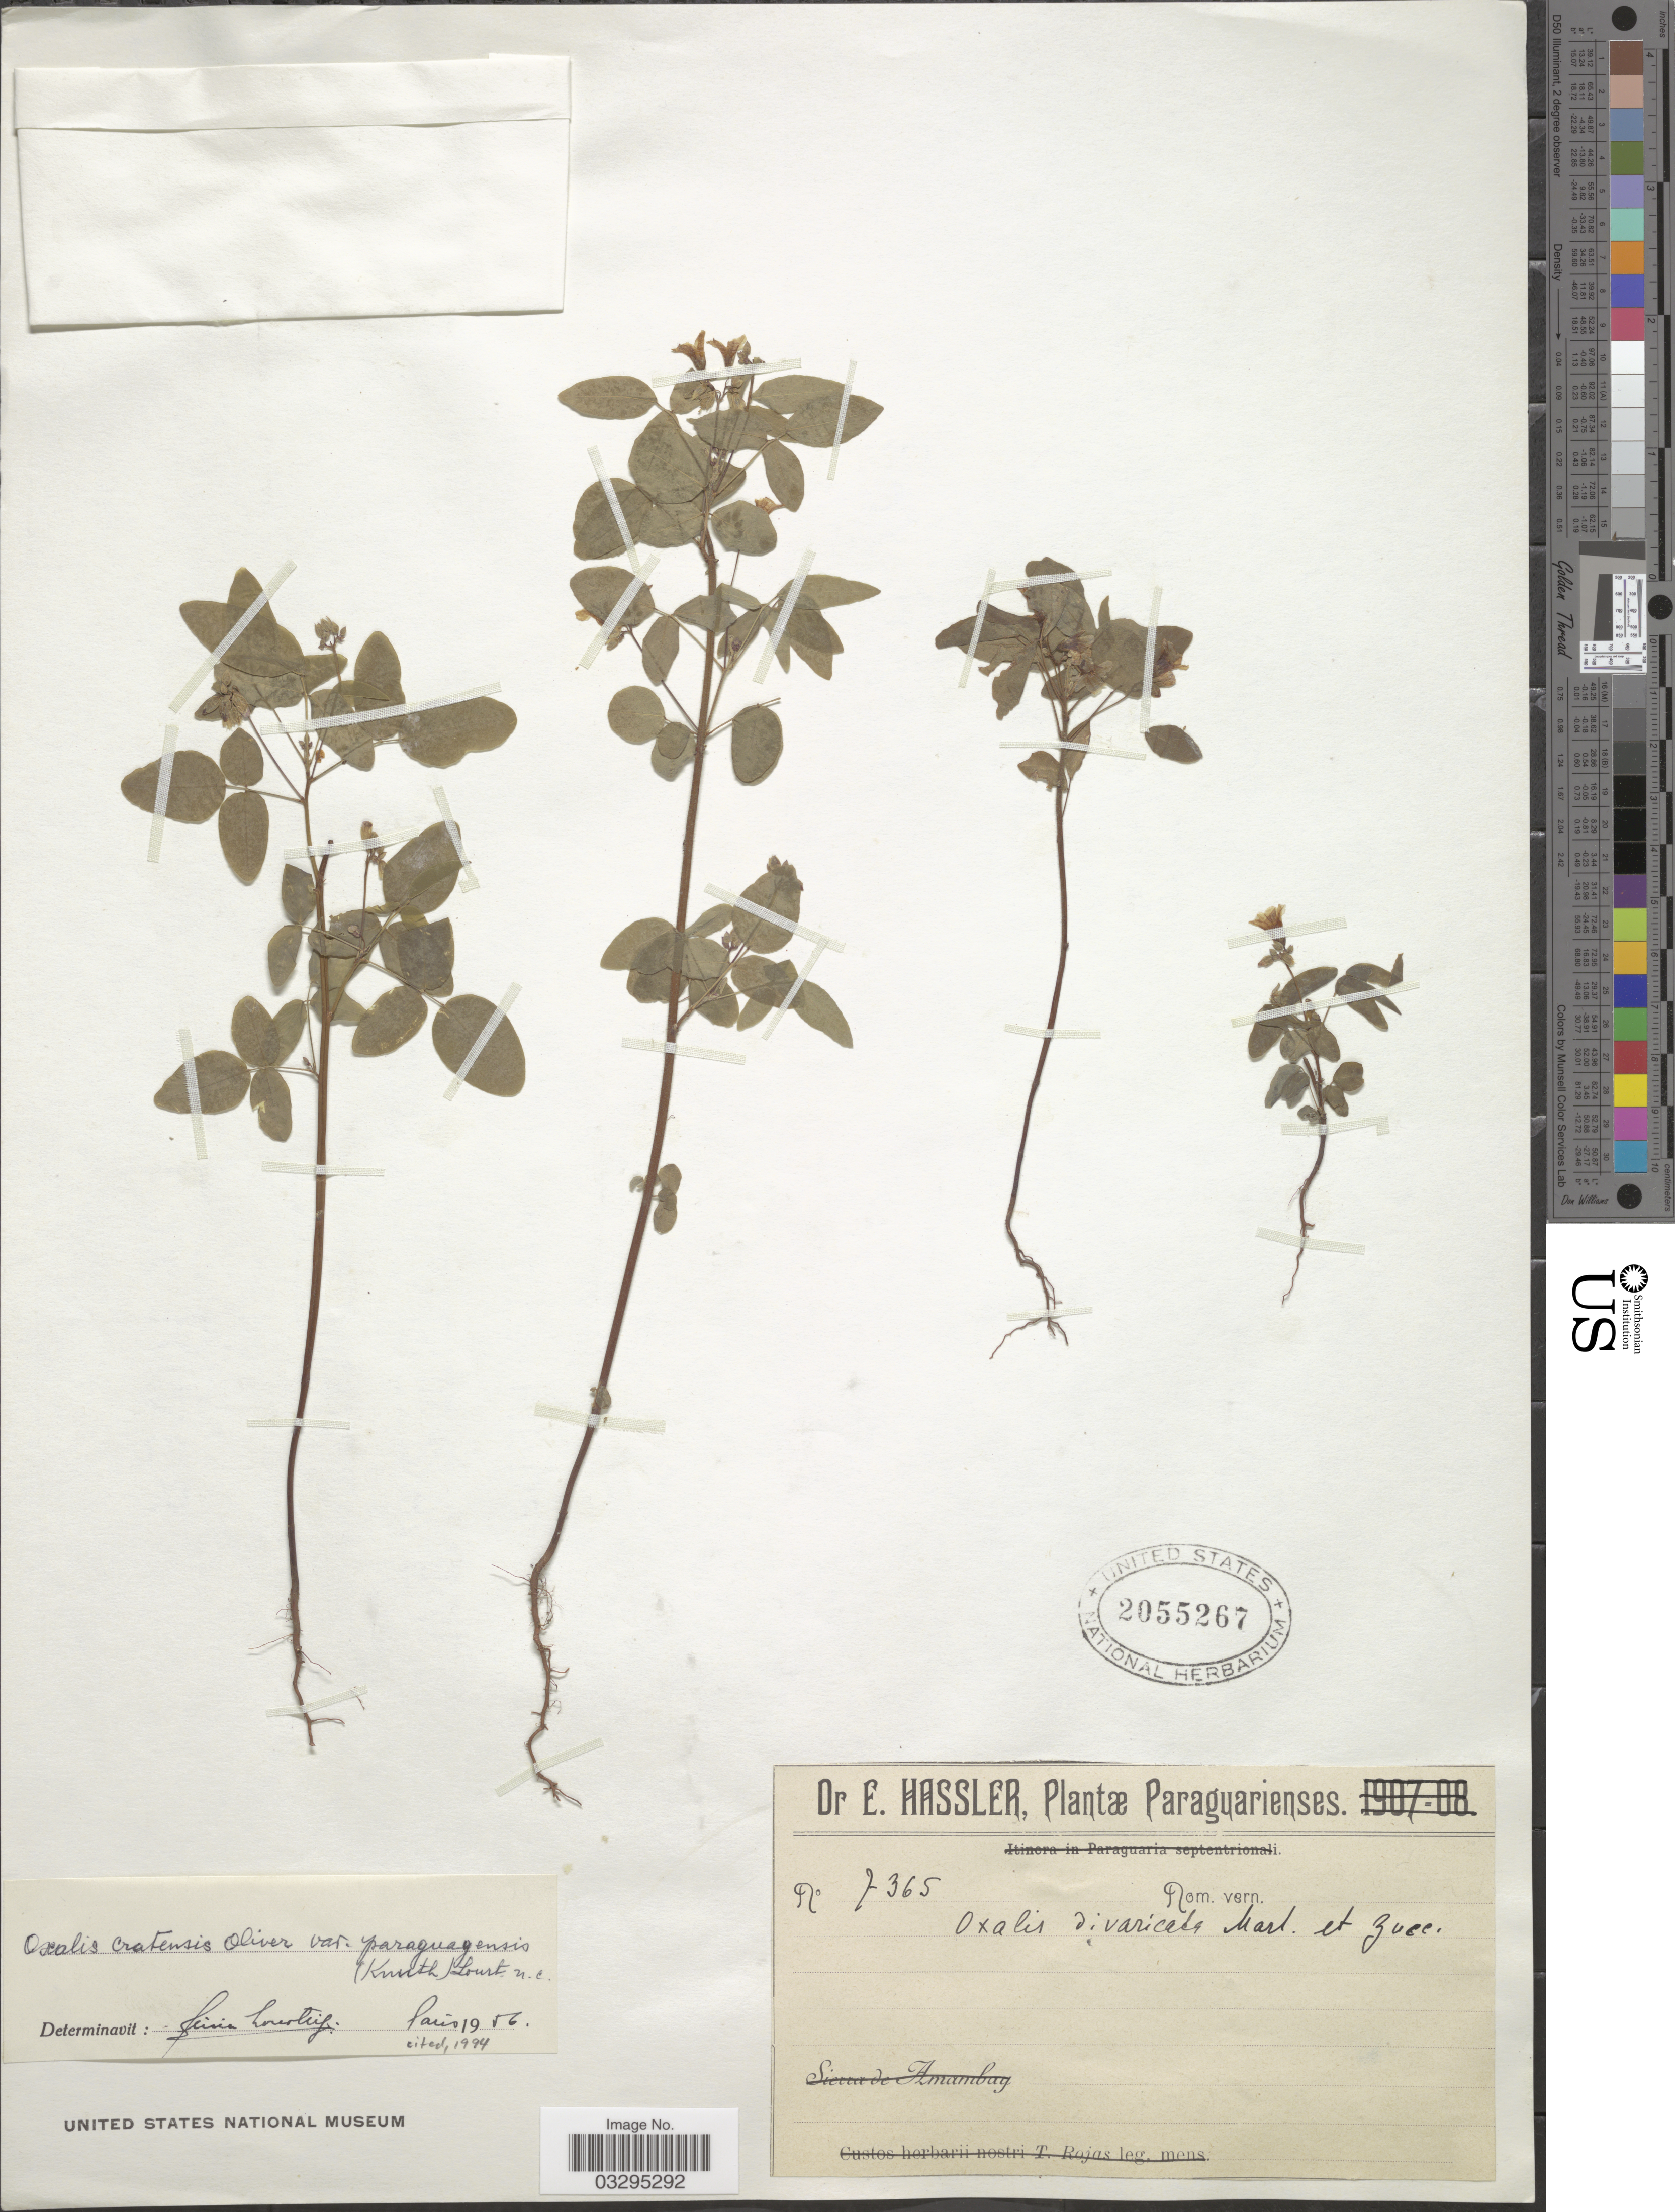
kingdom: Plantae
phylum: Tracheophyta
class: Magnoliopsida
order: Oxalidales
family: Oxalidaceae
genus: Oxalis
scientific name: Oxalis cratensis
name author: Hook.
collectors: E. Hassler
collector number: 7365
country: Paraguay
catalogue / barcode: US 2055267